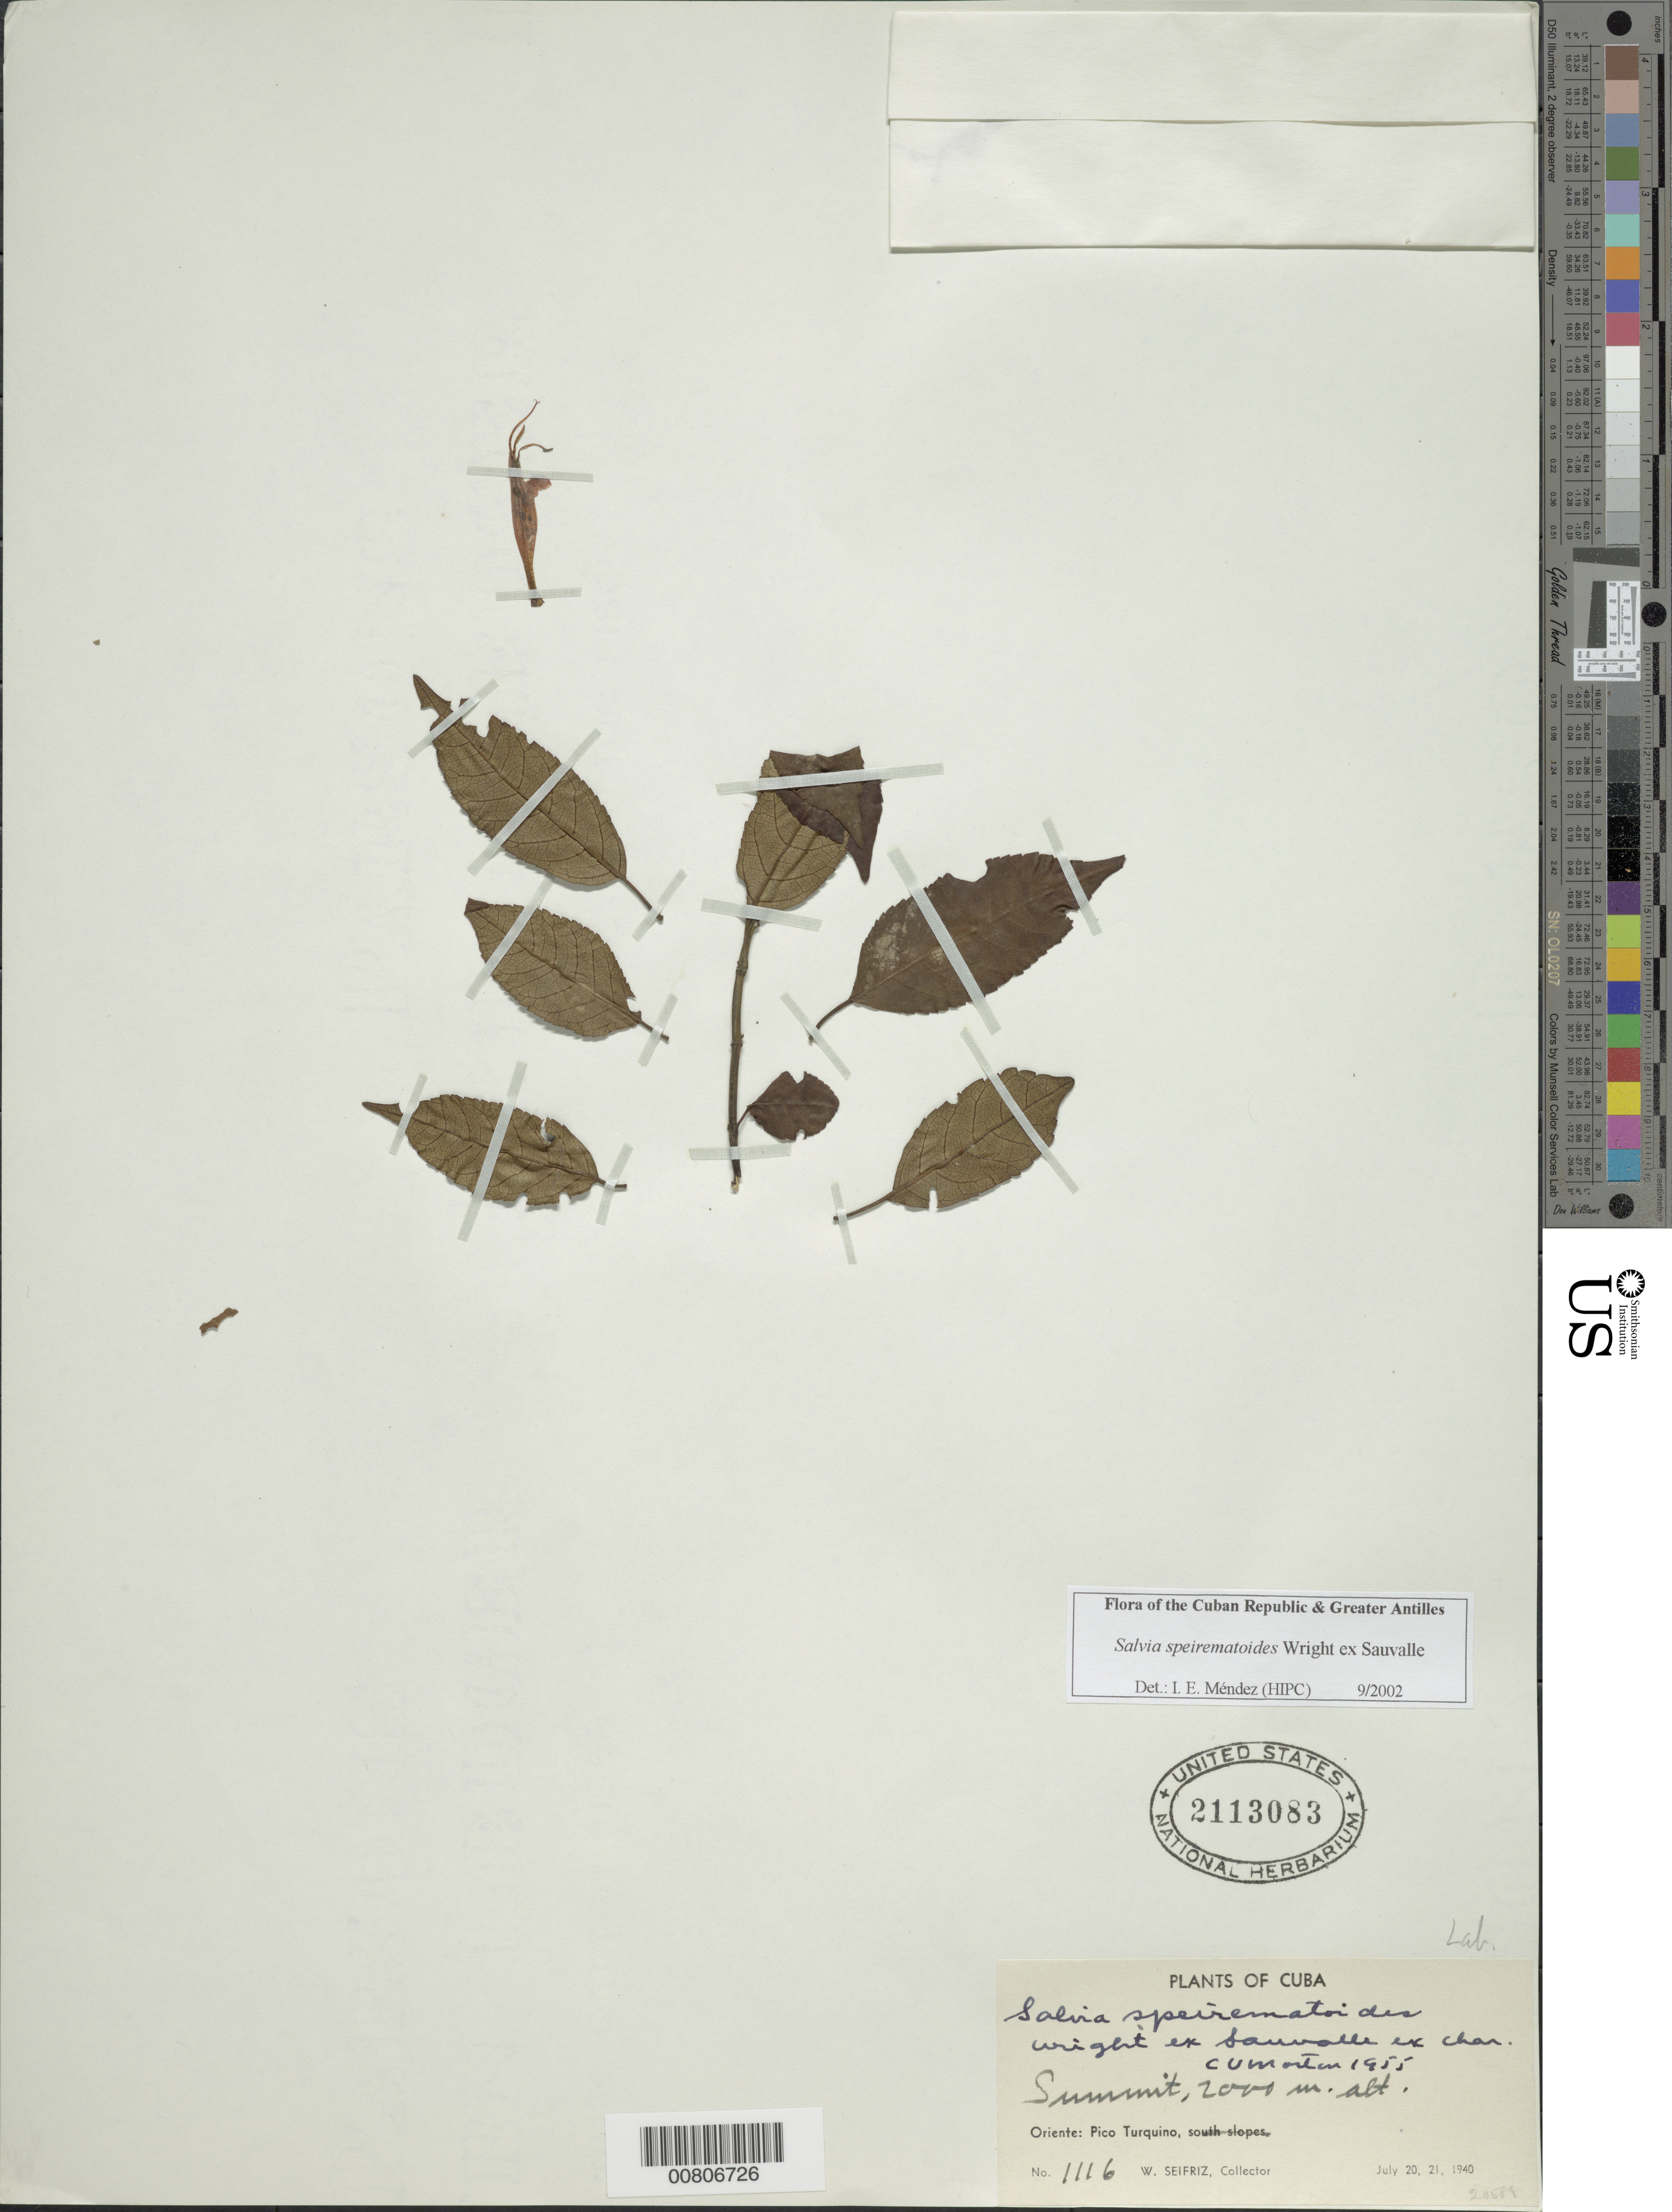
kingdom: Plantae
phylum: Tracheophyta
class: Magnoliopsida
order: Lamiales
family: Lamiaceae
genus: Salvia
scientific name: Salvia speirematoides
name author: C. Wright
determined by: Méndez, Isidro E., (HIPC)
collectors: W. Seifriz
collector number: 1116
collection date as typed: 20 Jul 1940 to 21 Jul 1940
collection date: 1940-07-20/1940-07-21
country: Cuba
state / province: Oriente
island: Cuba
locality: Pico Turquino, summit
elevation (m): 2000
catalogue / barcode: US 2113083